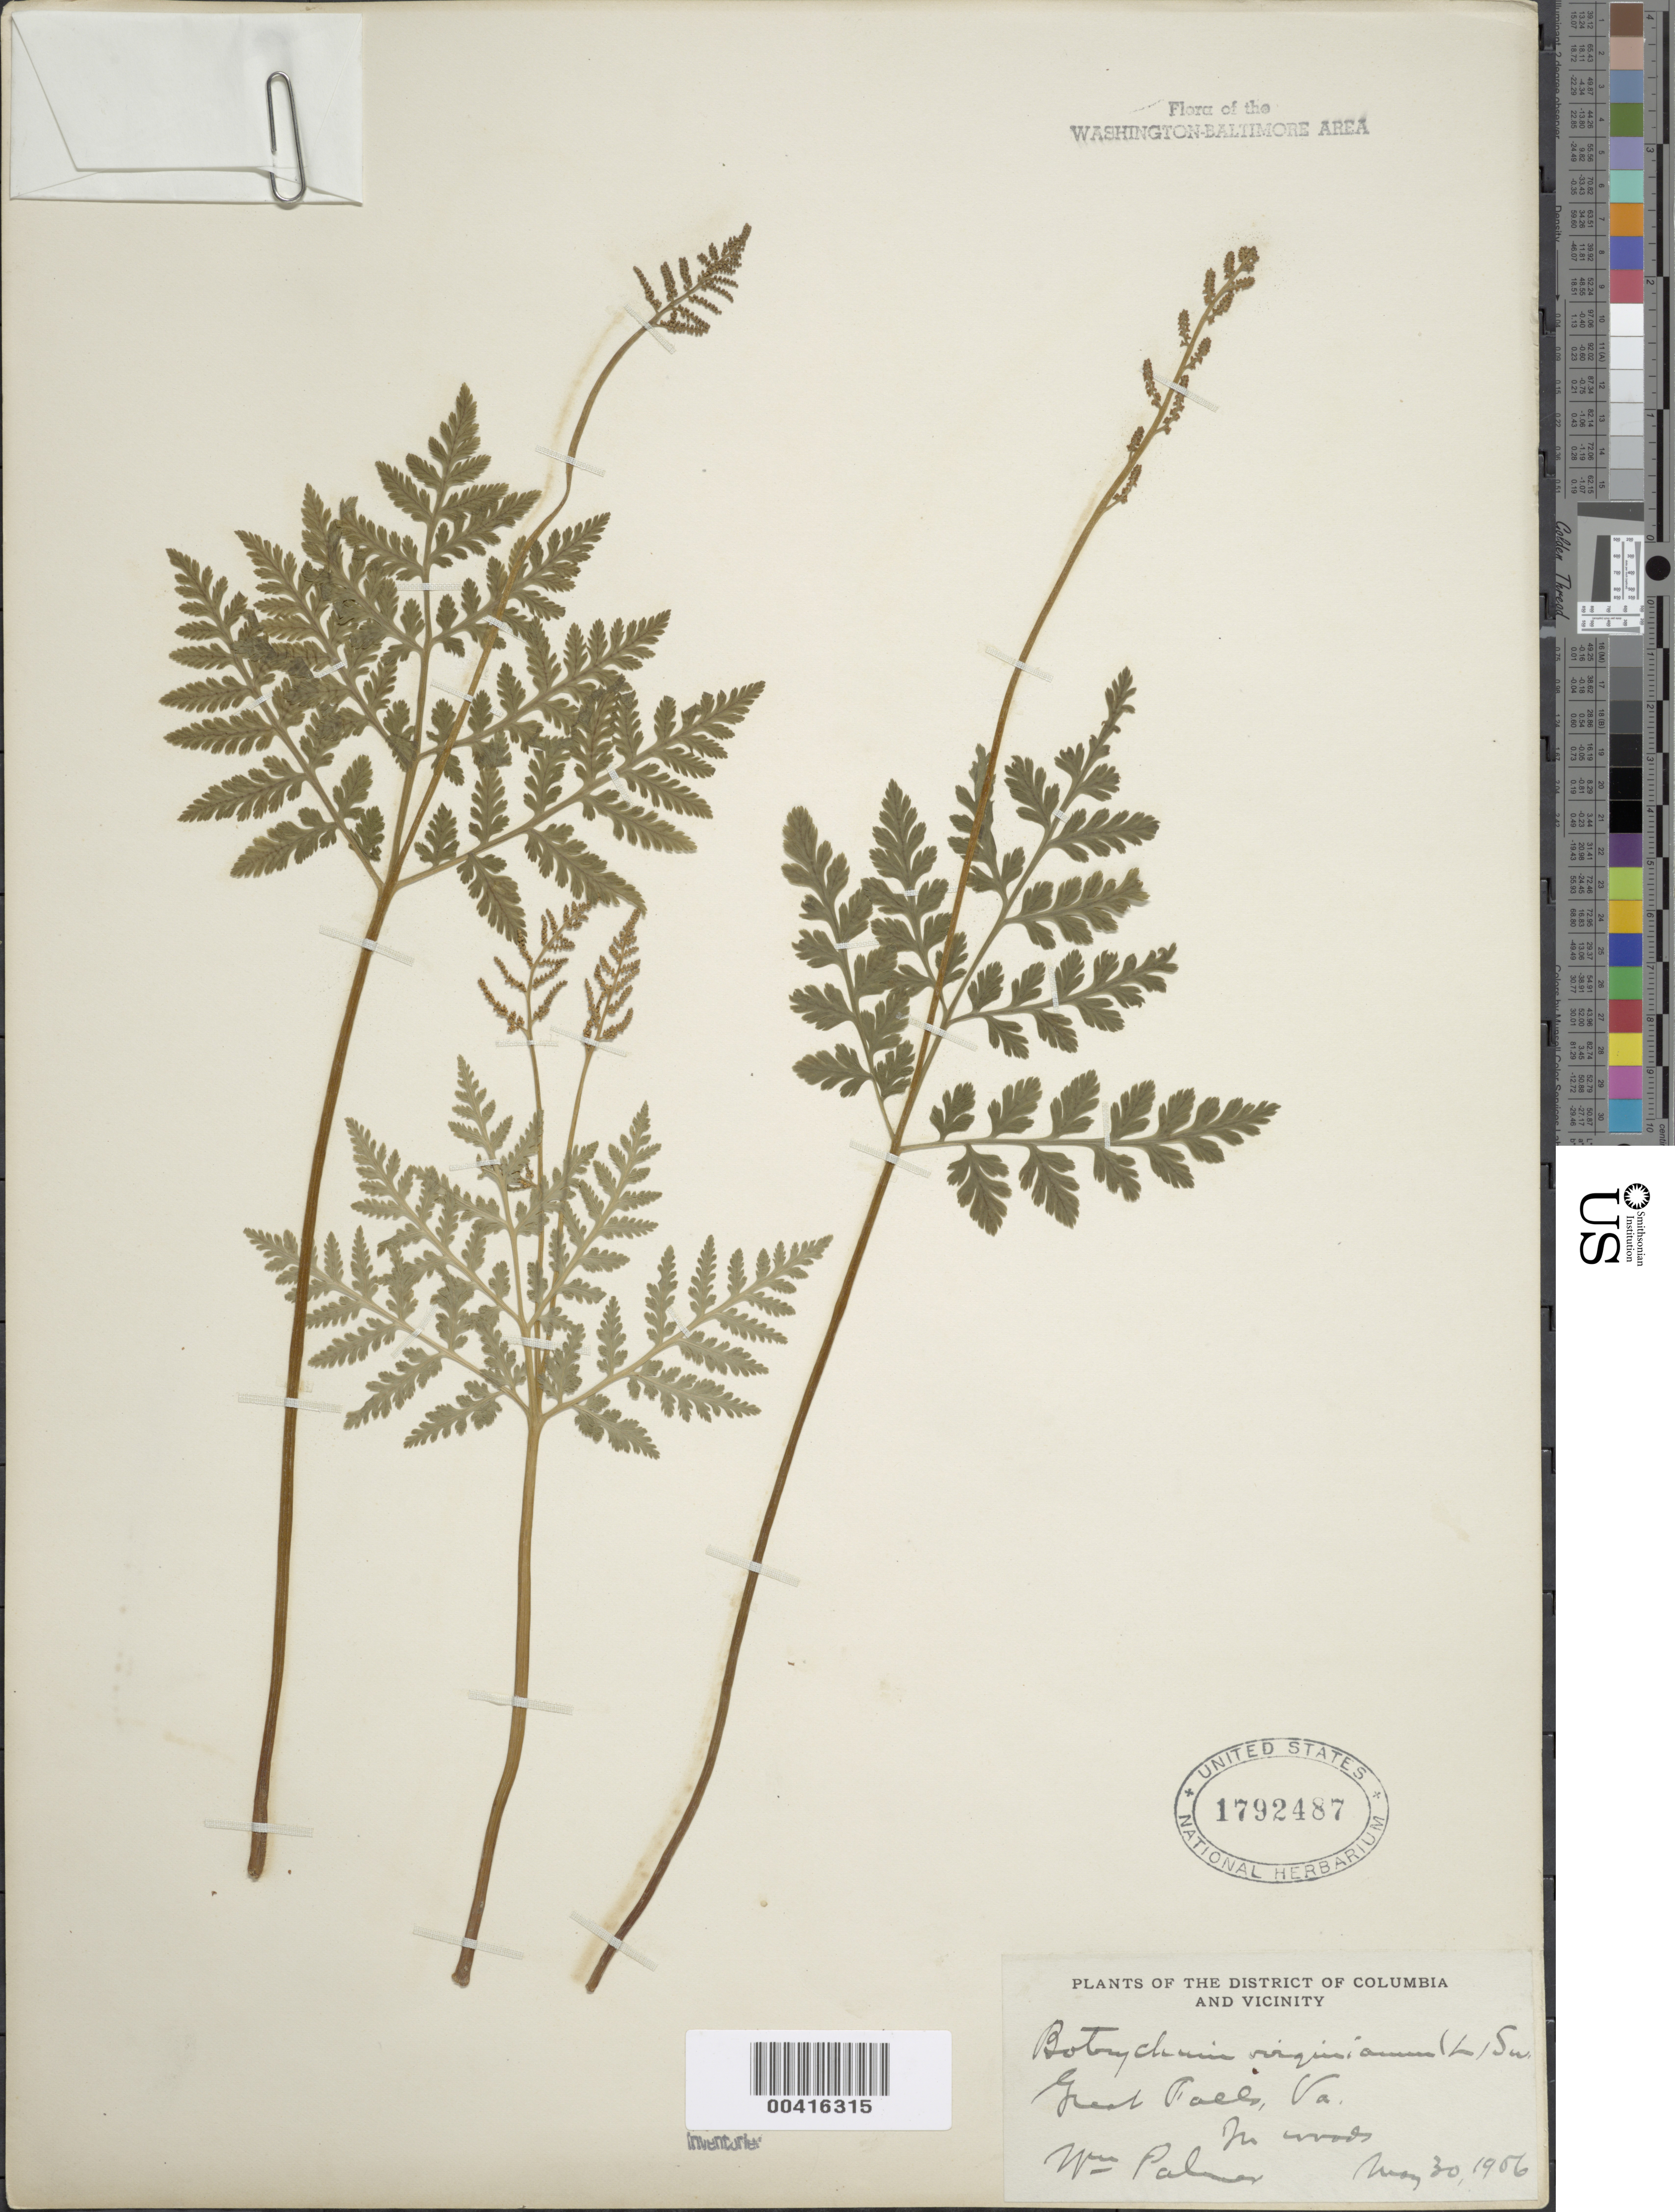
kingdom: Plantae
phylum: Tracheophyta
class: Polypodiopsida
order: Ophioglossales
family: Ophioglossaceae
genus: Botrychium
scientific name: Botrychium virginianum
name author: (L.) Sw.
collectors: W. Palmer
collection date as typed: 30 May 1906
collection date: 1906-05-30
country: United States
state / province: Virginia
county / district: Fairfax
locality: Great Falls C. and O. Canal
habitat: Woods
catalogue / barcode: US 1792487